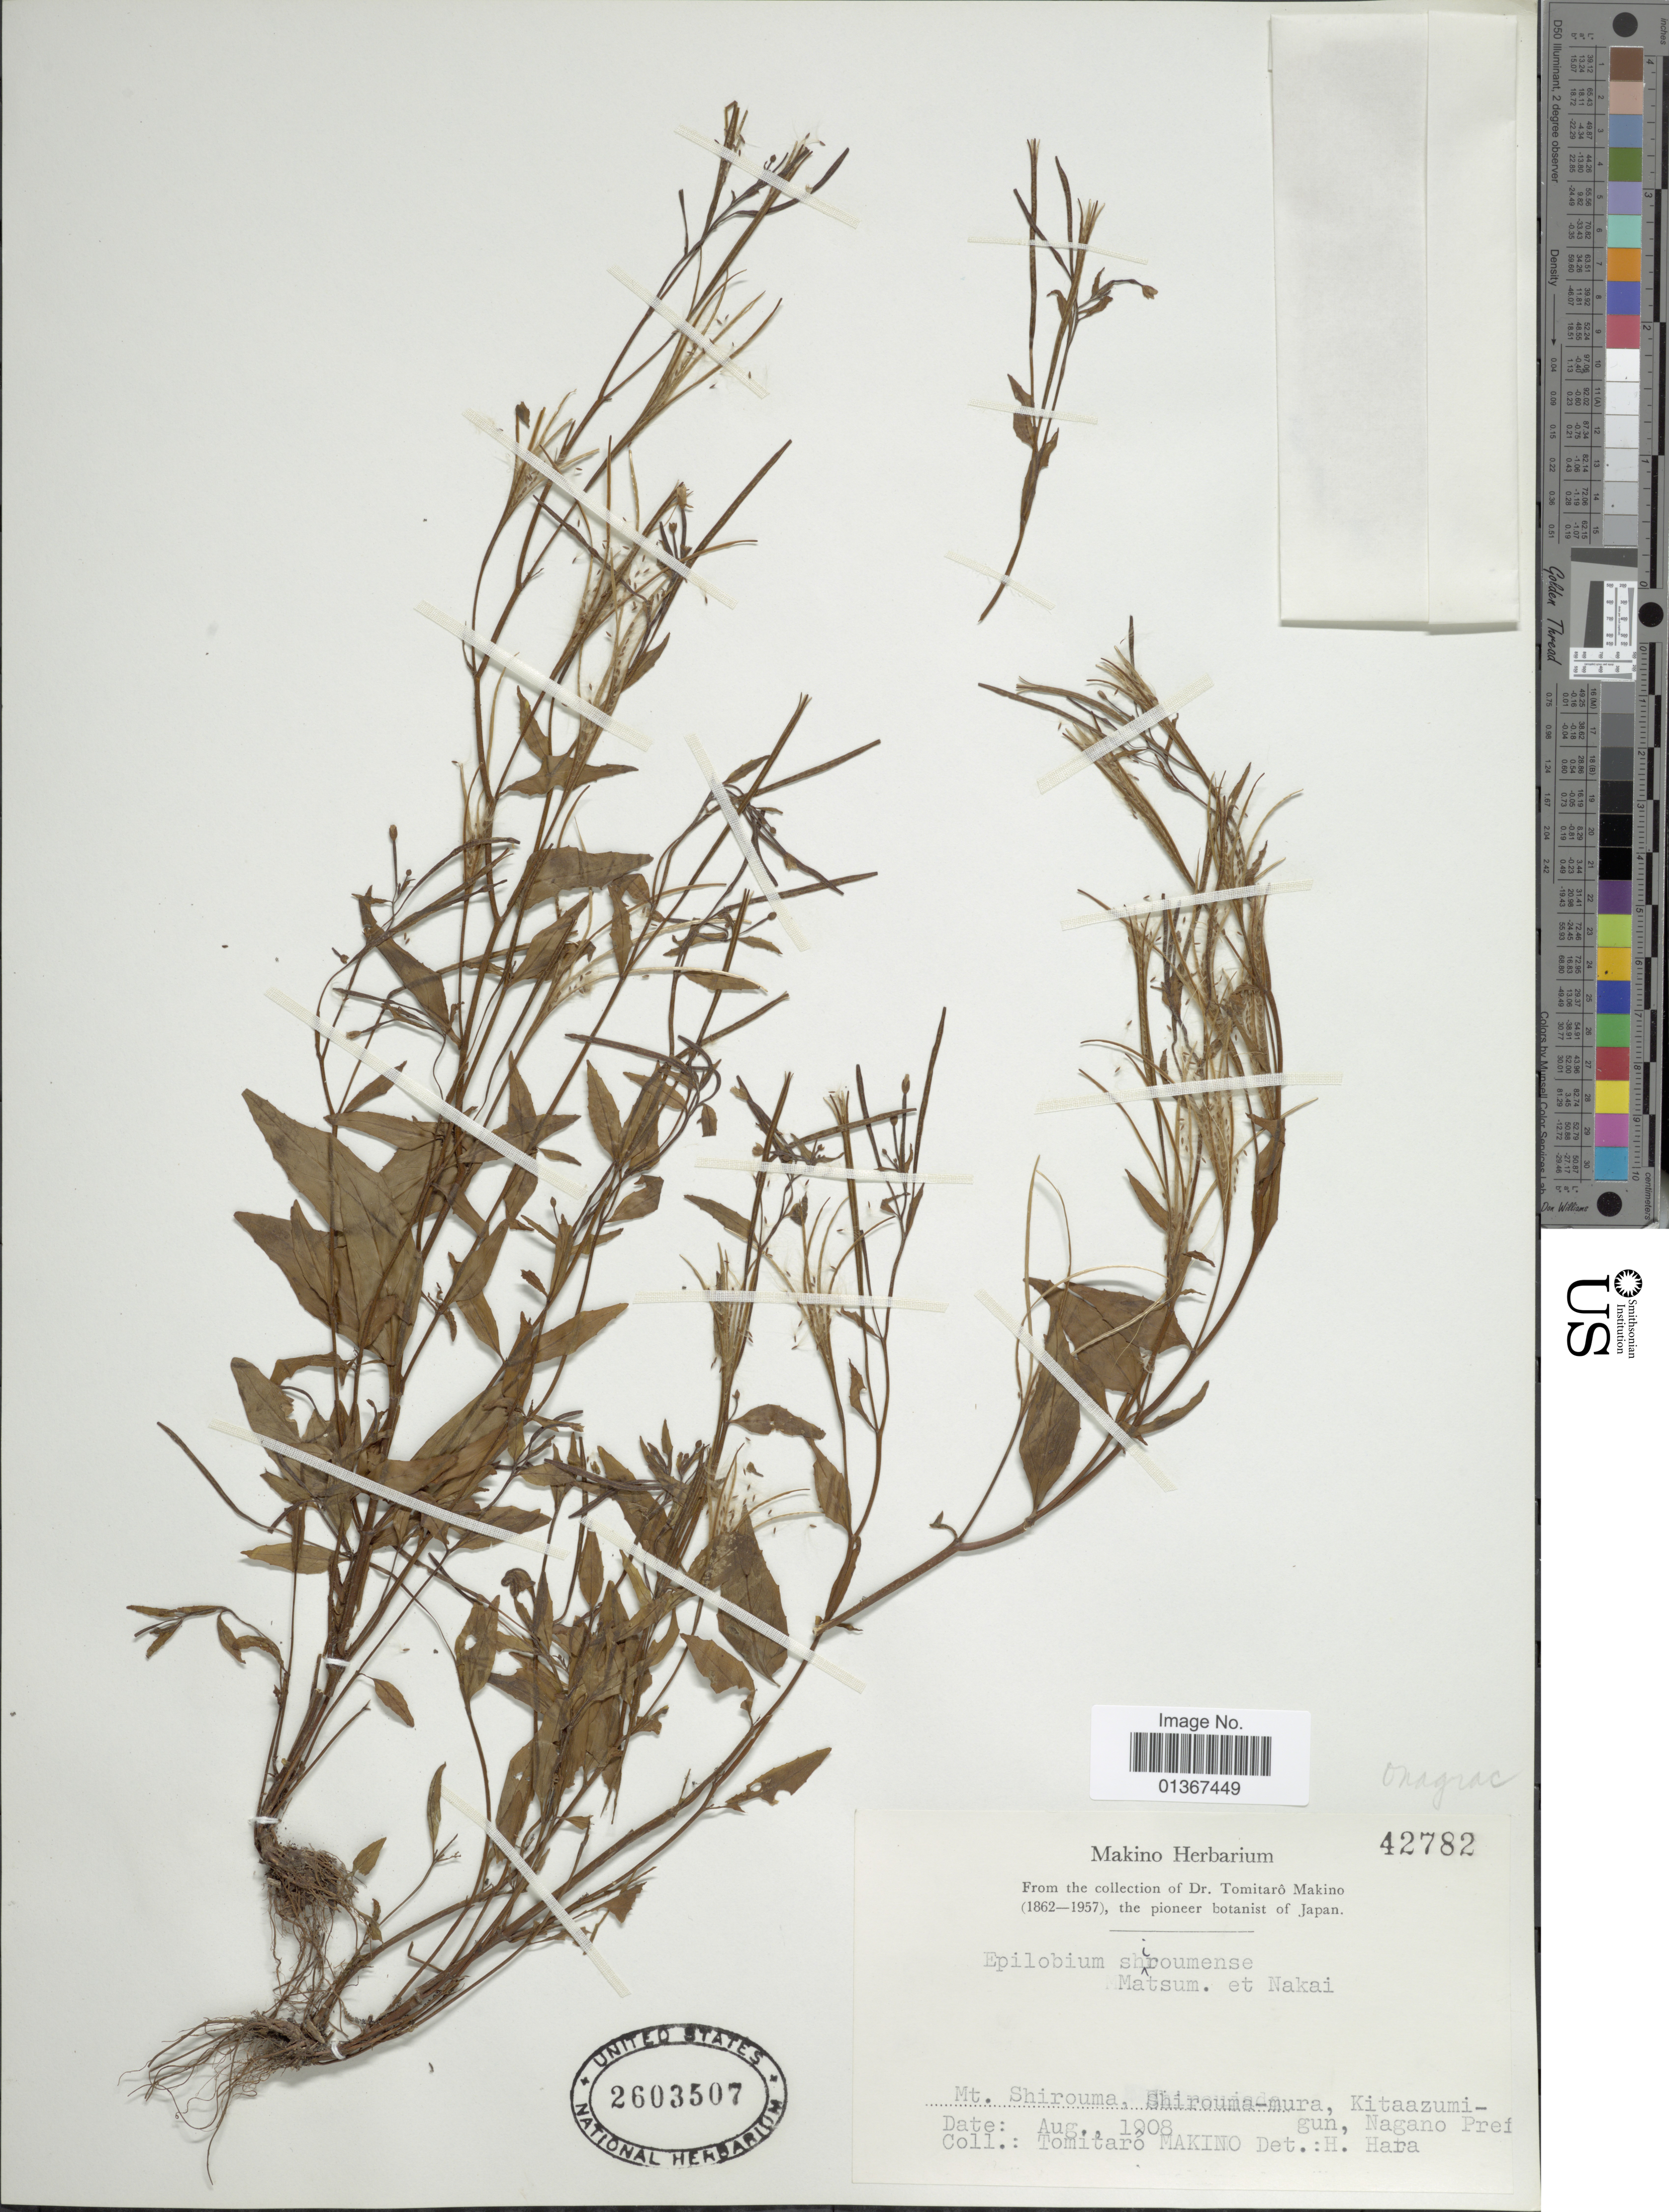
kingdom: Plantae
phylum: Tracheophyta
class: Magnoliopsida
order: Myrtales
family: Onagraceae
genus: Epilobium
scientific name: Epilobium lactiflorum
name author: Hausskn.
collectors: T. Makino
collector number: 42782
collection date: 1908-08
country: Japan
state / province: Nagano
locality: Mt. Shirouma, Shirouma-mura, Kitaazumi-gun.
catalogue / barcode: US 2603507